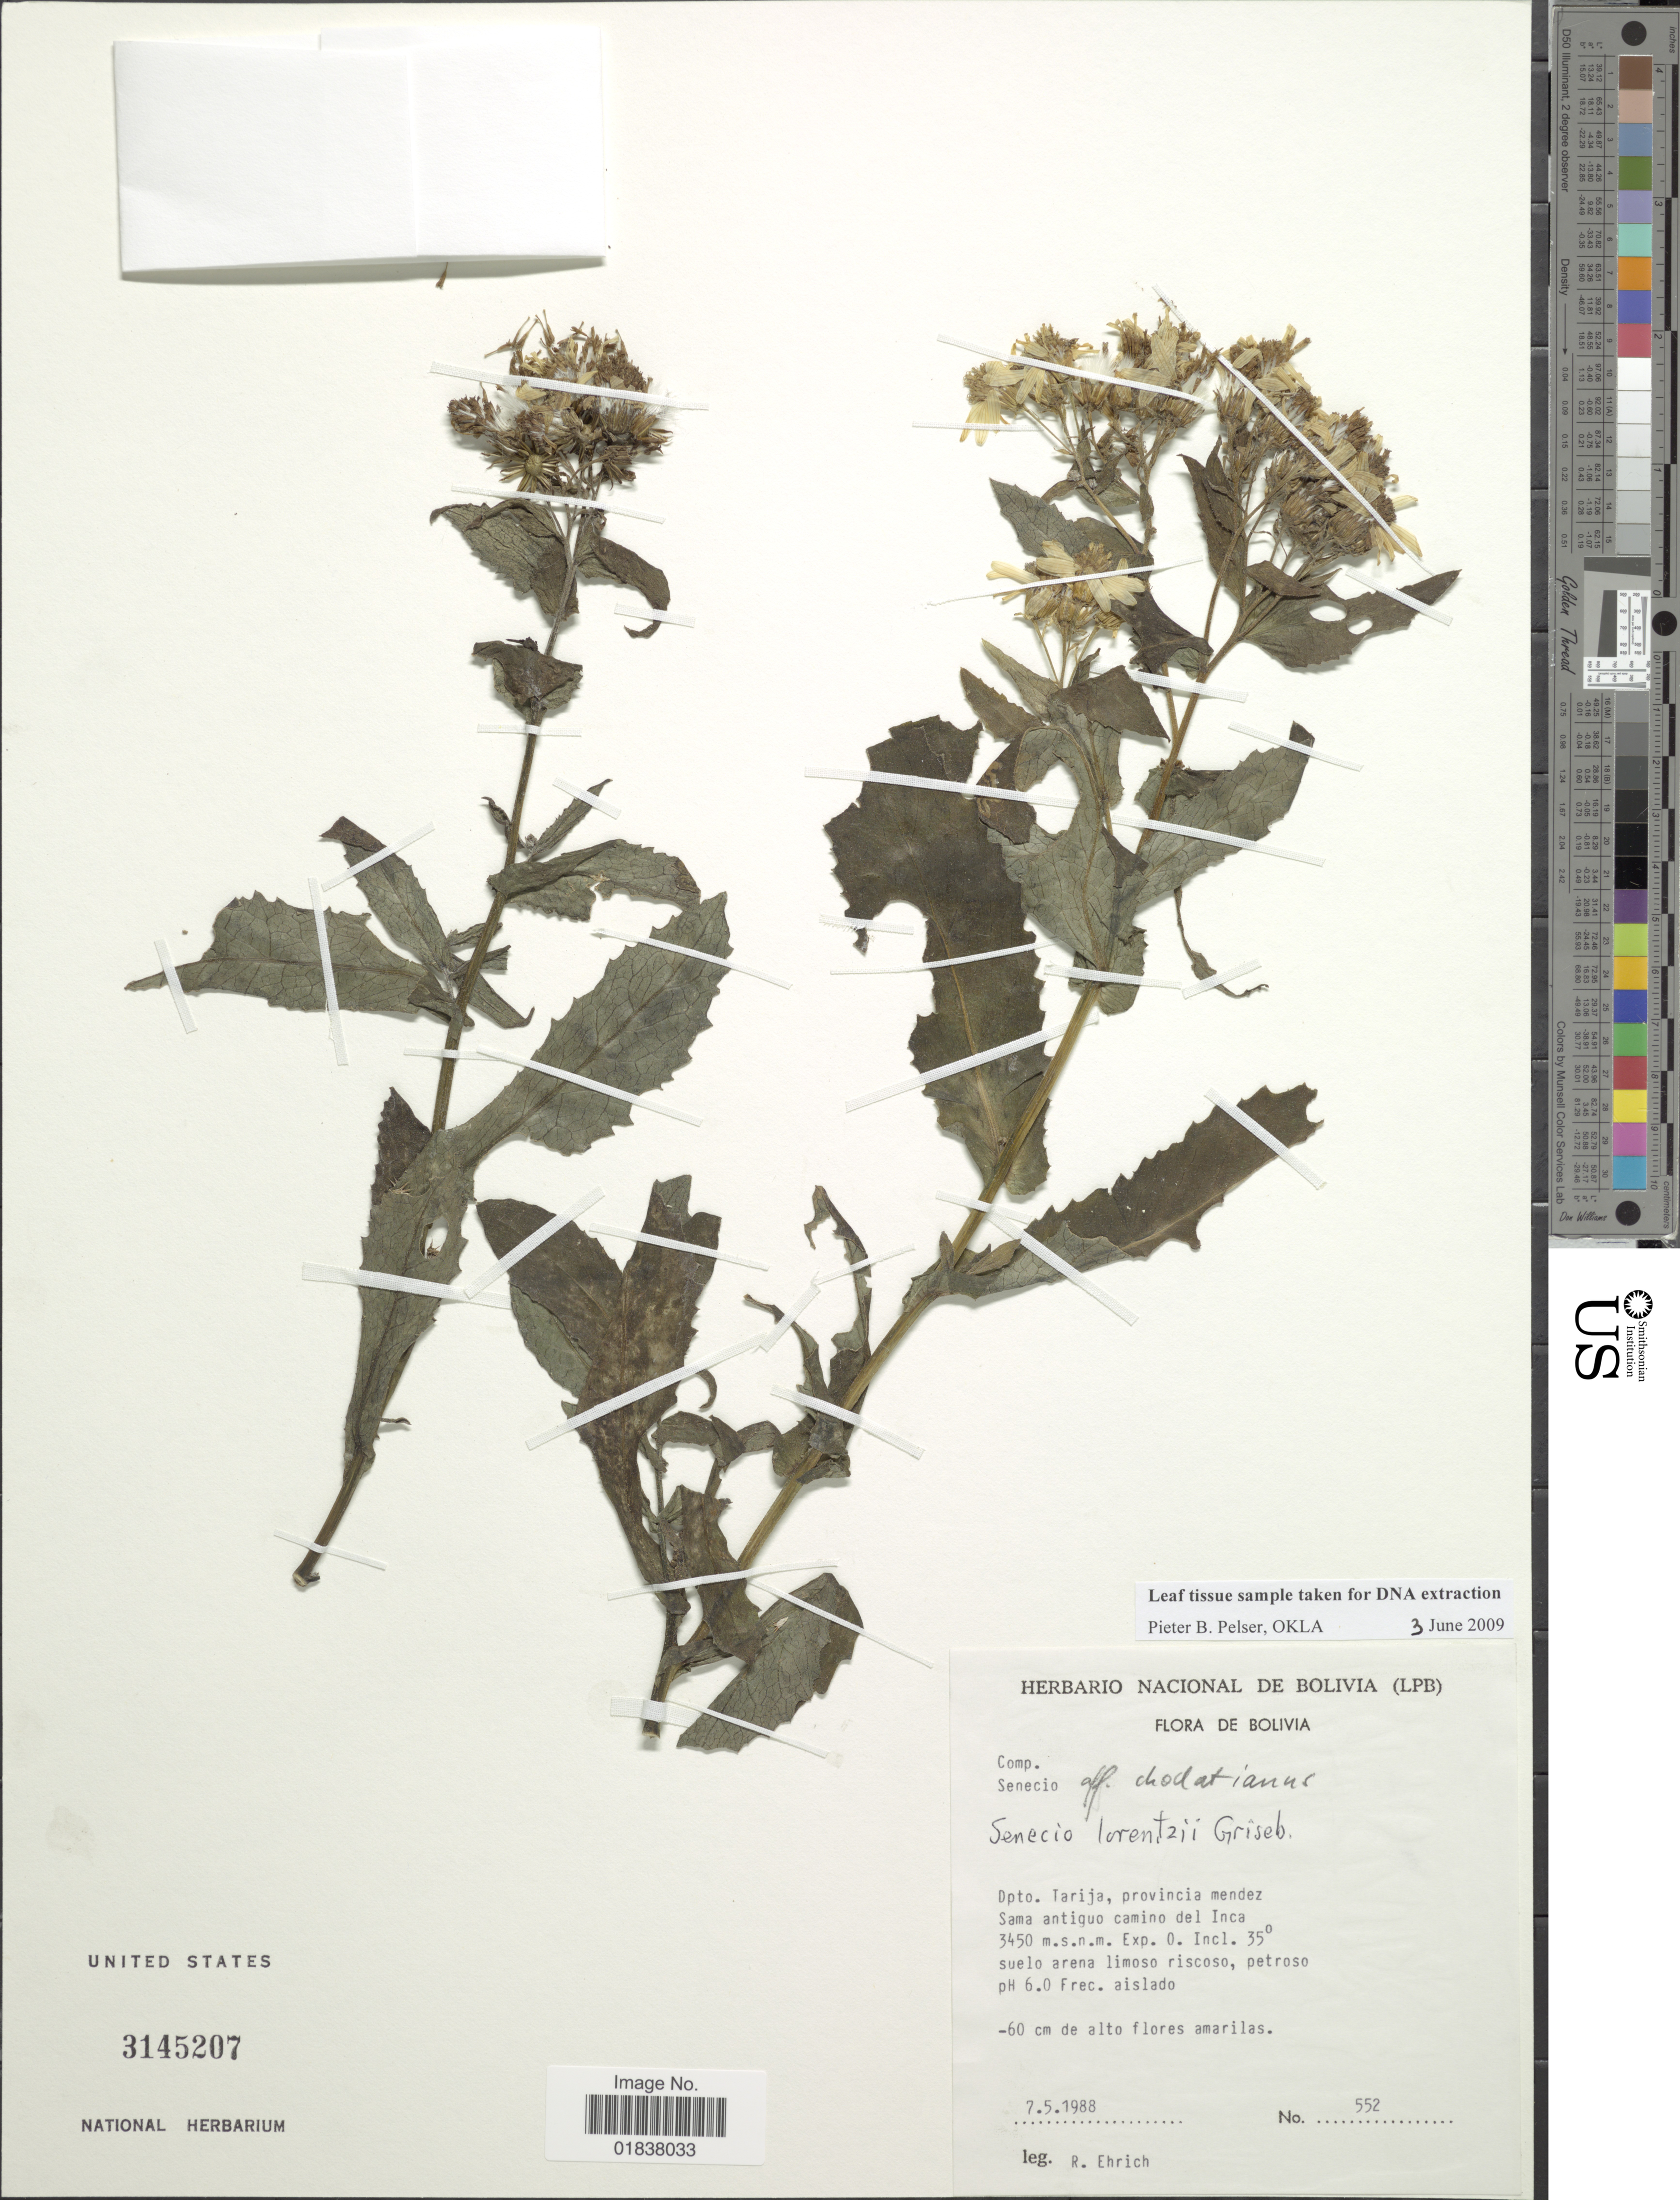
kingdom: Plantae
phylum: Tracheophyta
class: Magnoliopsida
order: Asterales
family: Asteraceae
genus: Senecio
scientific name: Senecio lorentzii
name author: Griseb.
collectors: R. Ehrich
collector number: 552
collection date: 1988-05-07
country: Bolivia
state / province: Tarija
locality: Provincia mendez Sama antiguo camino del Inca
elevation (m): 3450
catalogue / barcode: US 3145207